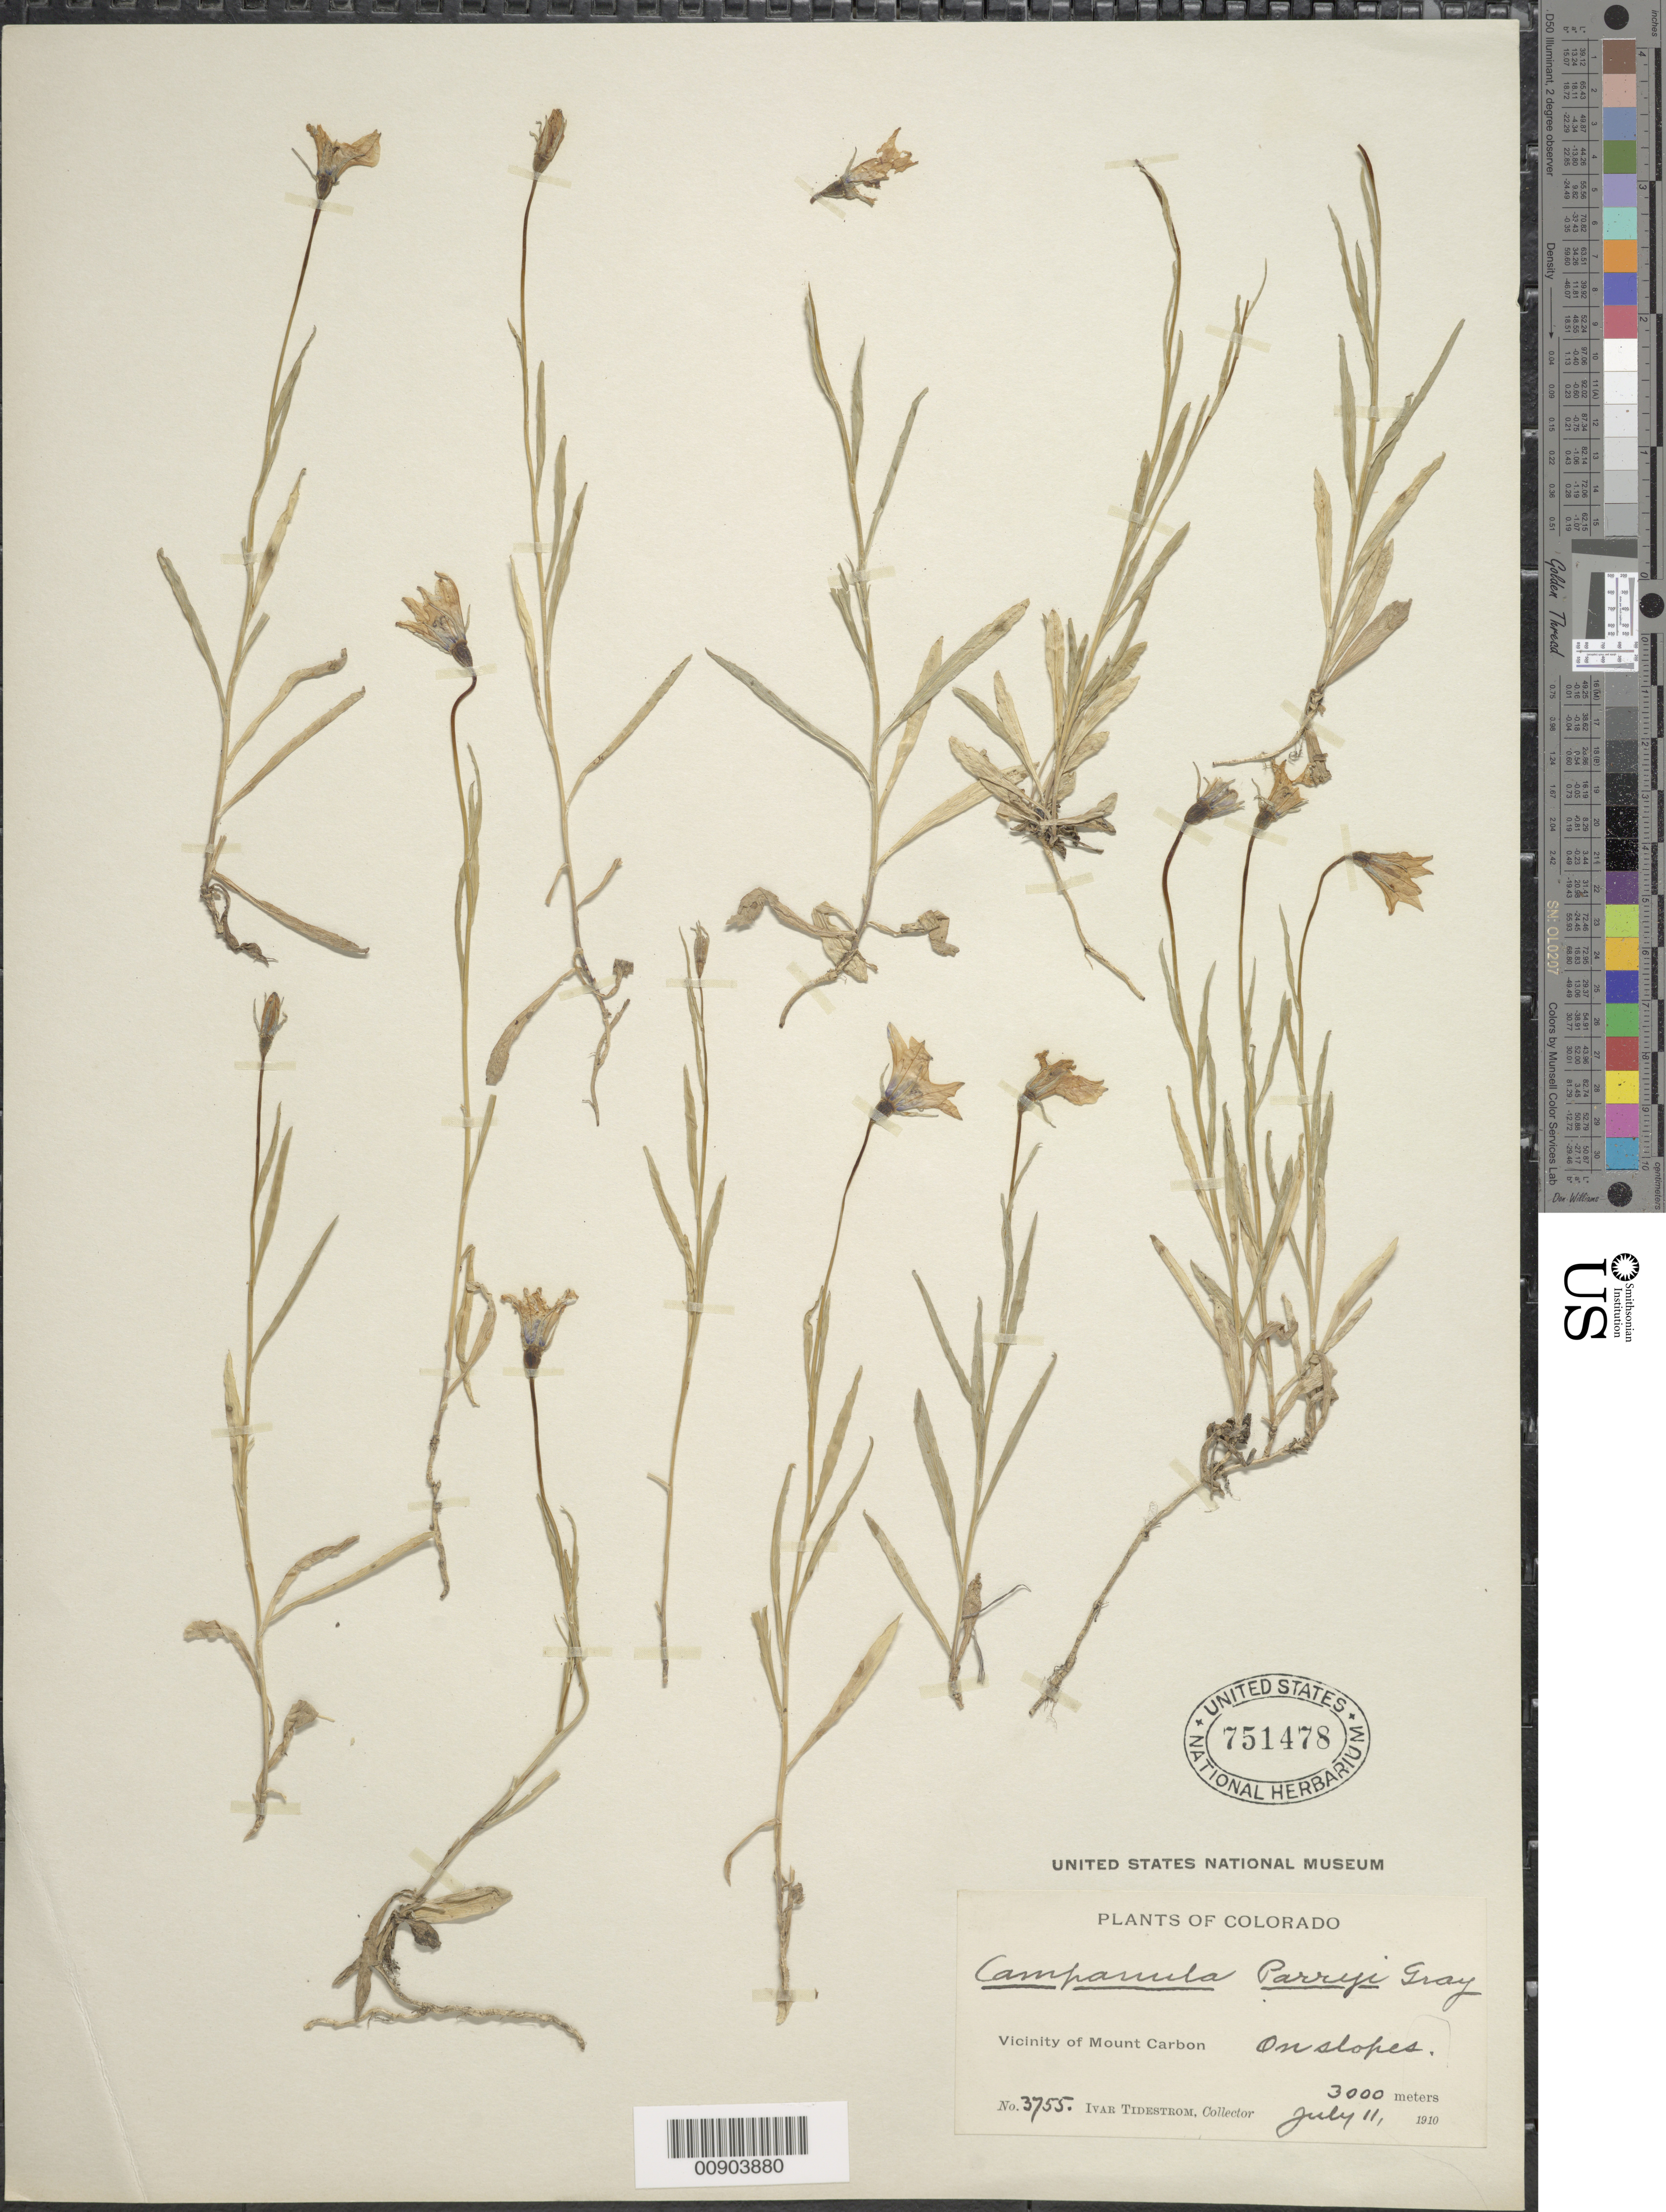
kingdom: Plantae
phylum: Tracheophyta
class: Magnoliopsida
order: Asterales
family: Campanulaceae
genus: Campanula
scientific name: Campanula planiflora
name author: Engelm.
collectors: I. F. Tidestrom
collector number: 3755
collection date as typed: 11 Jul 1910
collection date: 1910-07-11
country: United States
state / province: Colorado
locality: Vicinity of Mount Carbon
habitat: On slopes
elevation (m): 3000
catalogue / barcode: US 751478